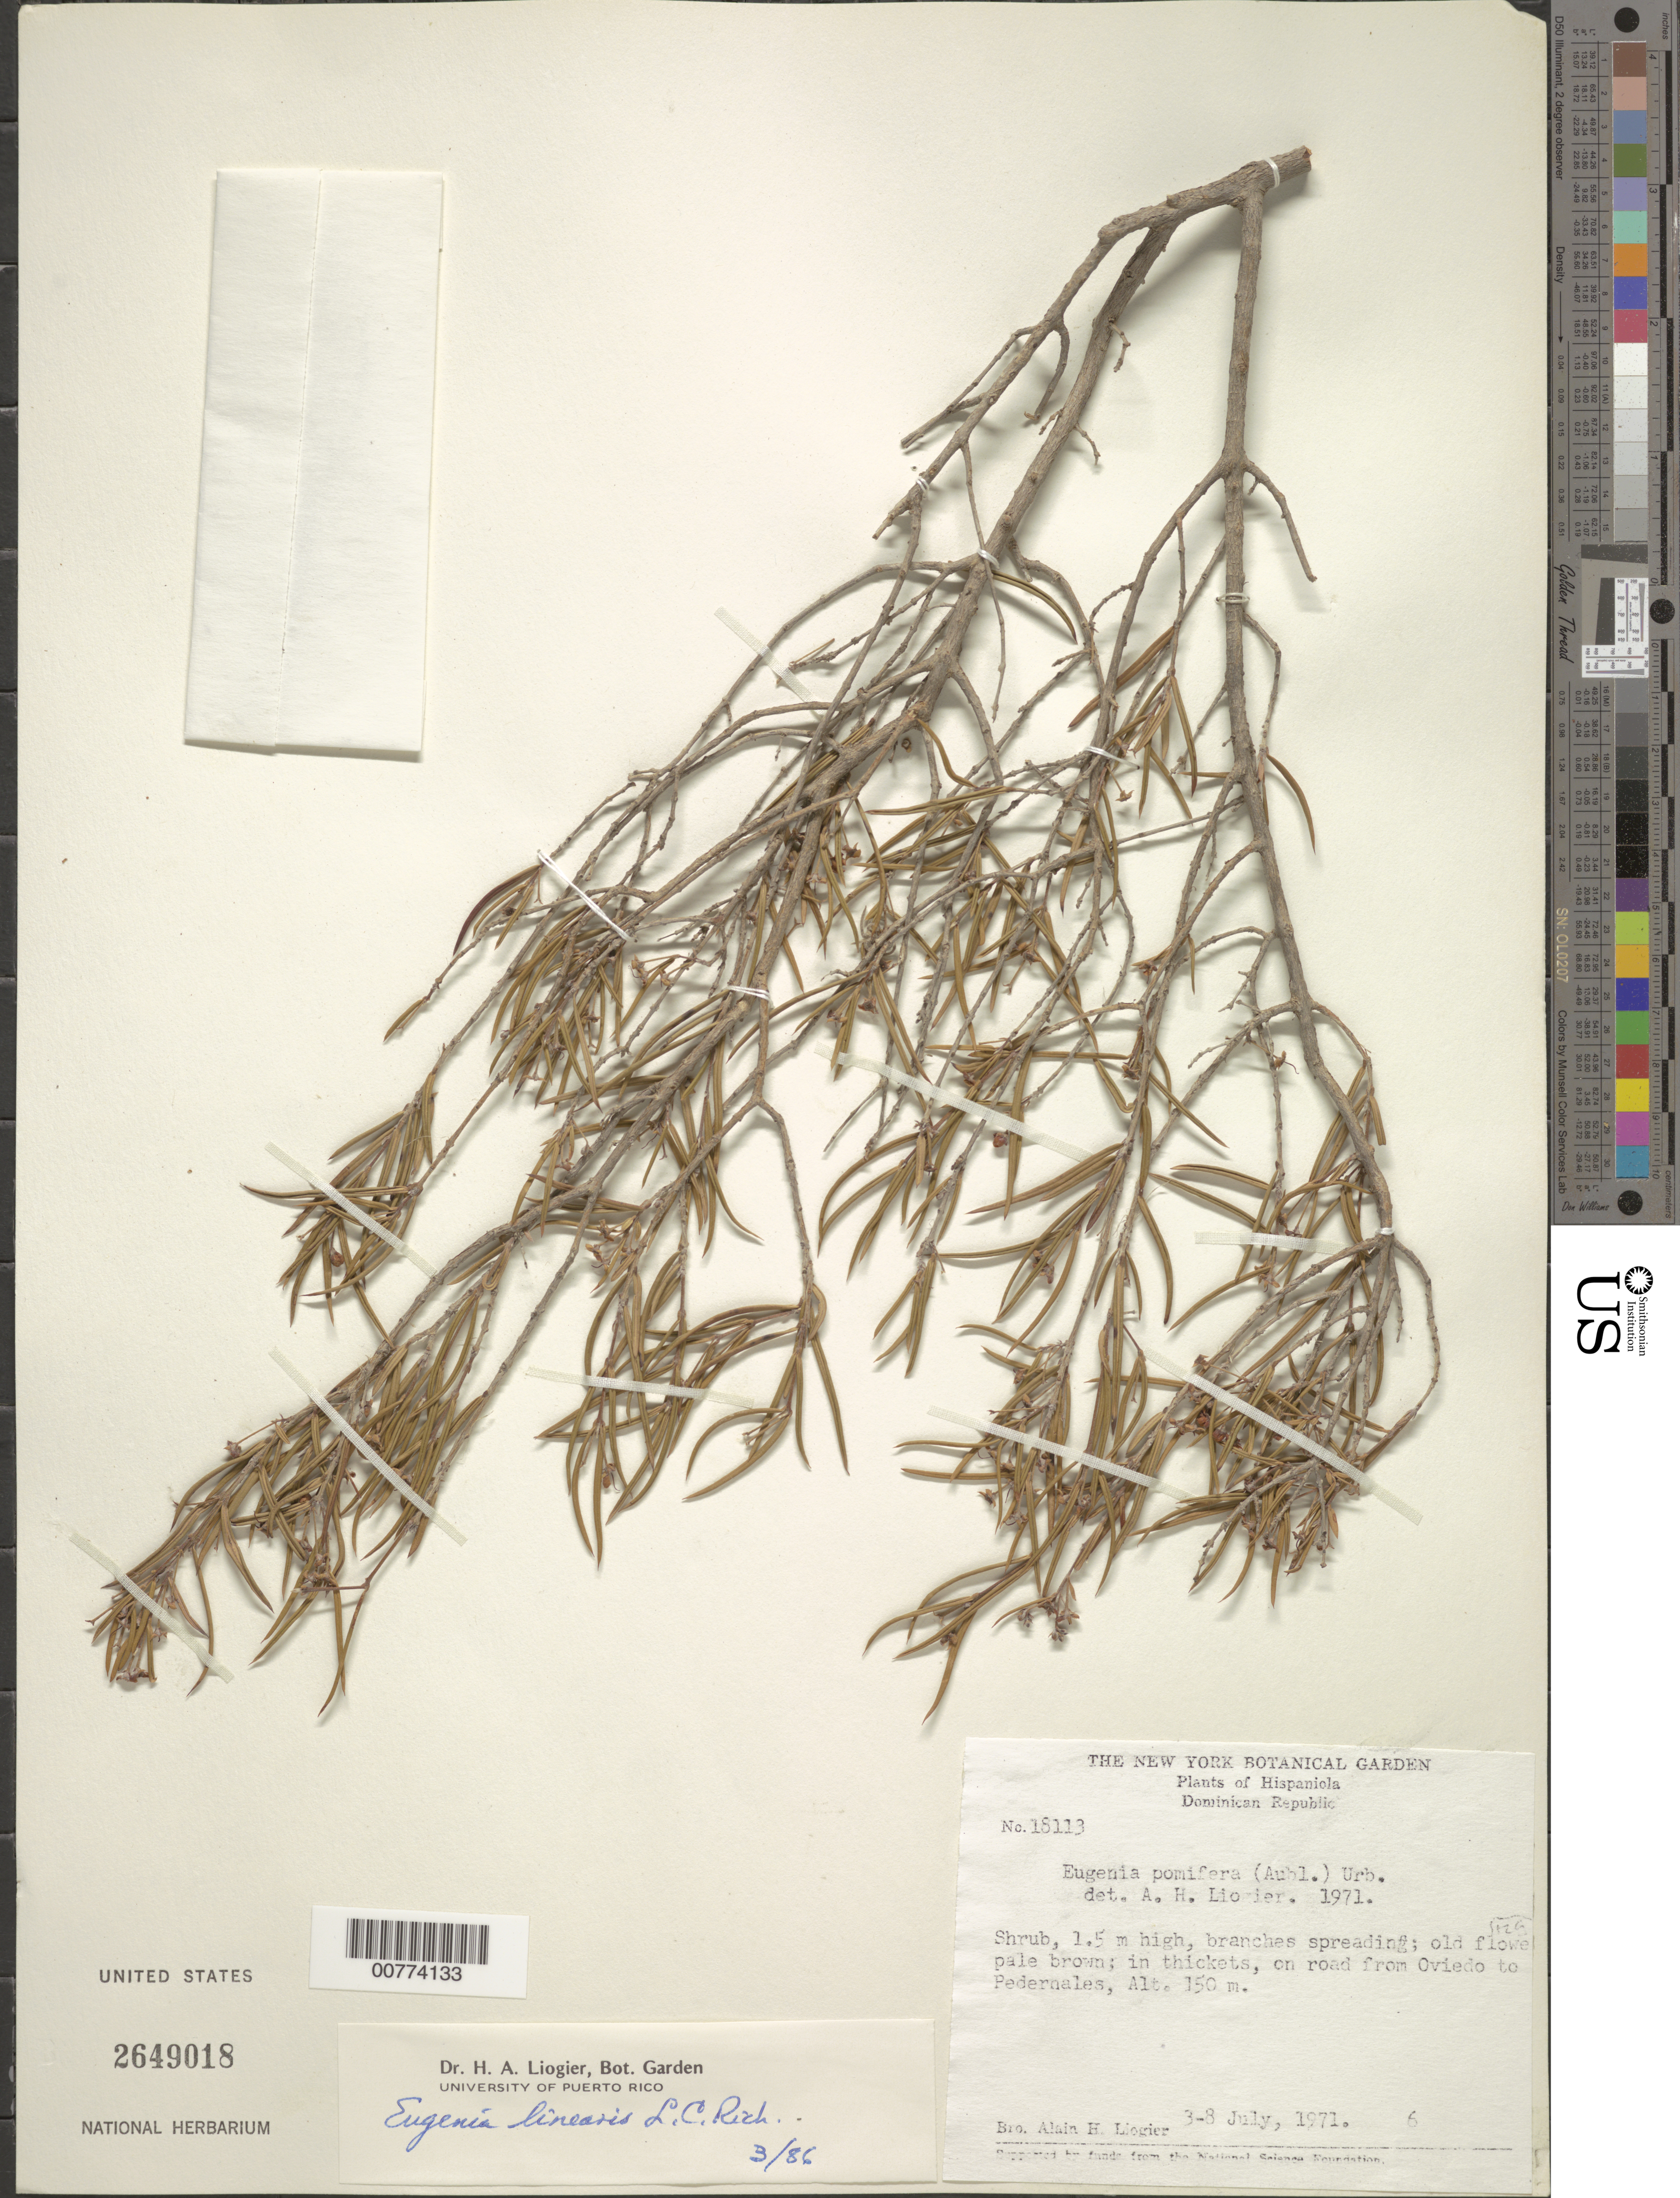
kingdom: Plantae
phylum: Tracheophyta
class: Magnoliopsida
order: Myrtales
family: Myrtaceae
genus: Eugenia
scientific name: Eugenia linearis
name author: Rich. ex O. Berg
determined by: Liogier, Alain H.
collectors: A. H. Liogier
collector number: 18113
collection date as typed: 03 Jul 1971 to 08 Jul 1971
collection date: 1971-07-03/1971-07-08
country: Dominican Republic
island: Hispaniola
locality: On road from Oviedo to Pedernales.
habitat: In thickets.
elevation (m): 150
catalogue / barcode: US 2649018